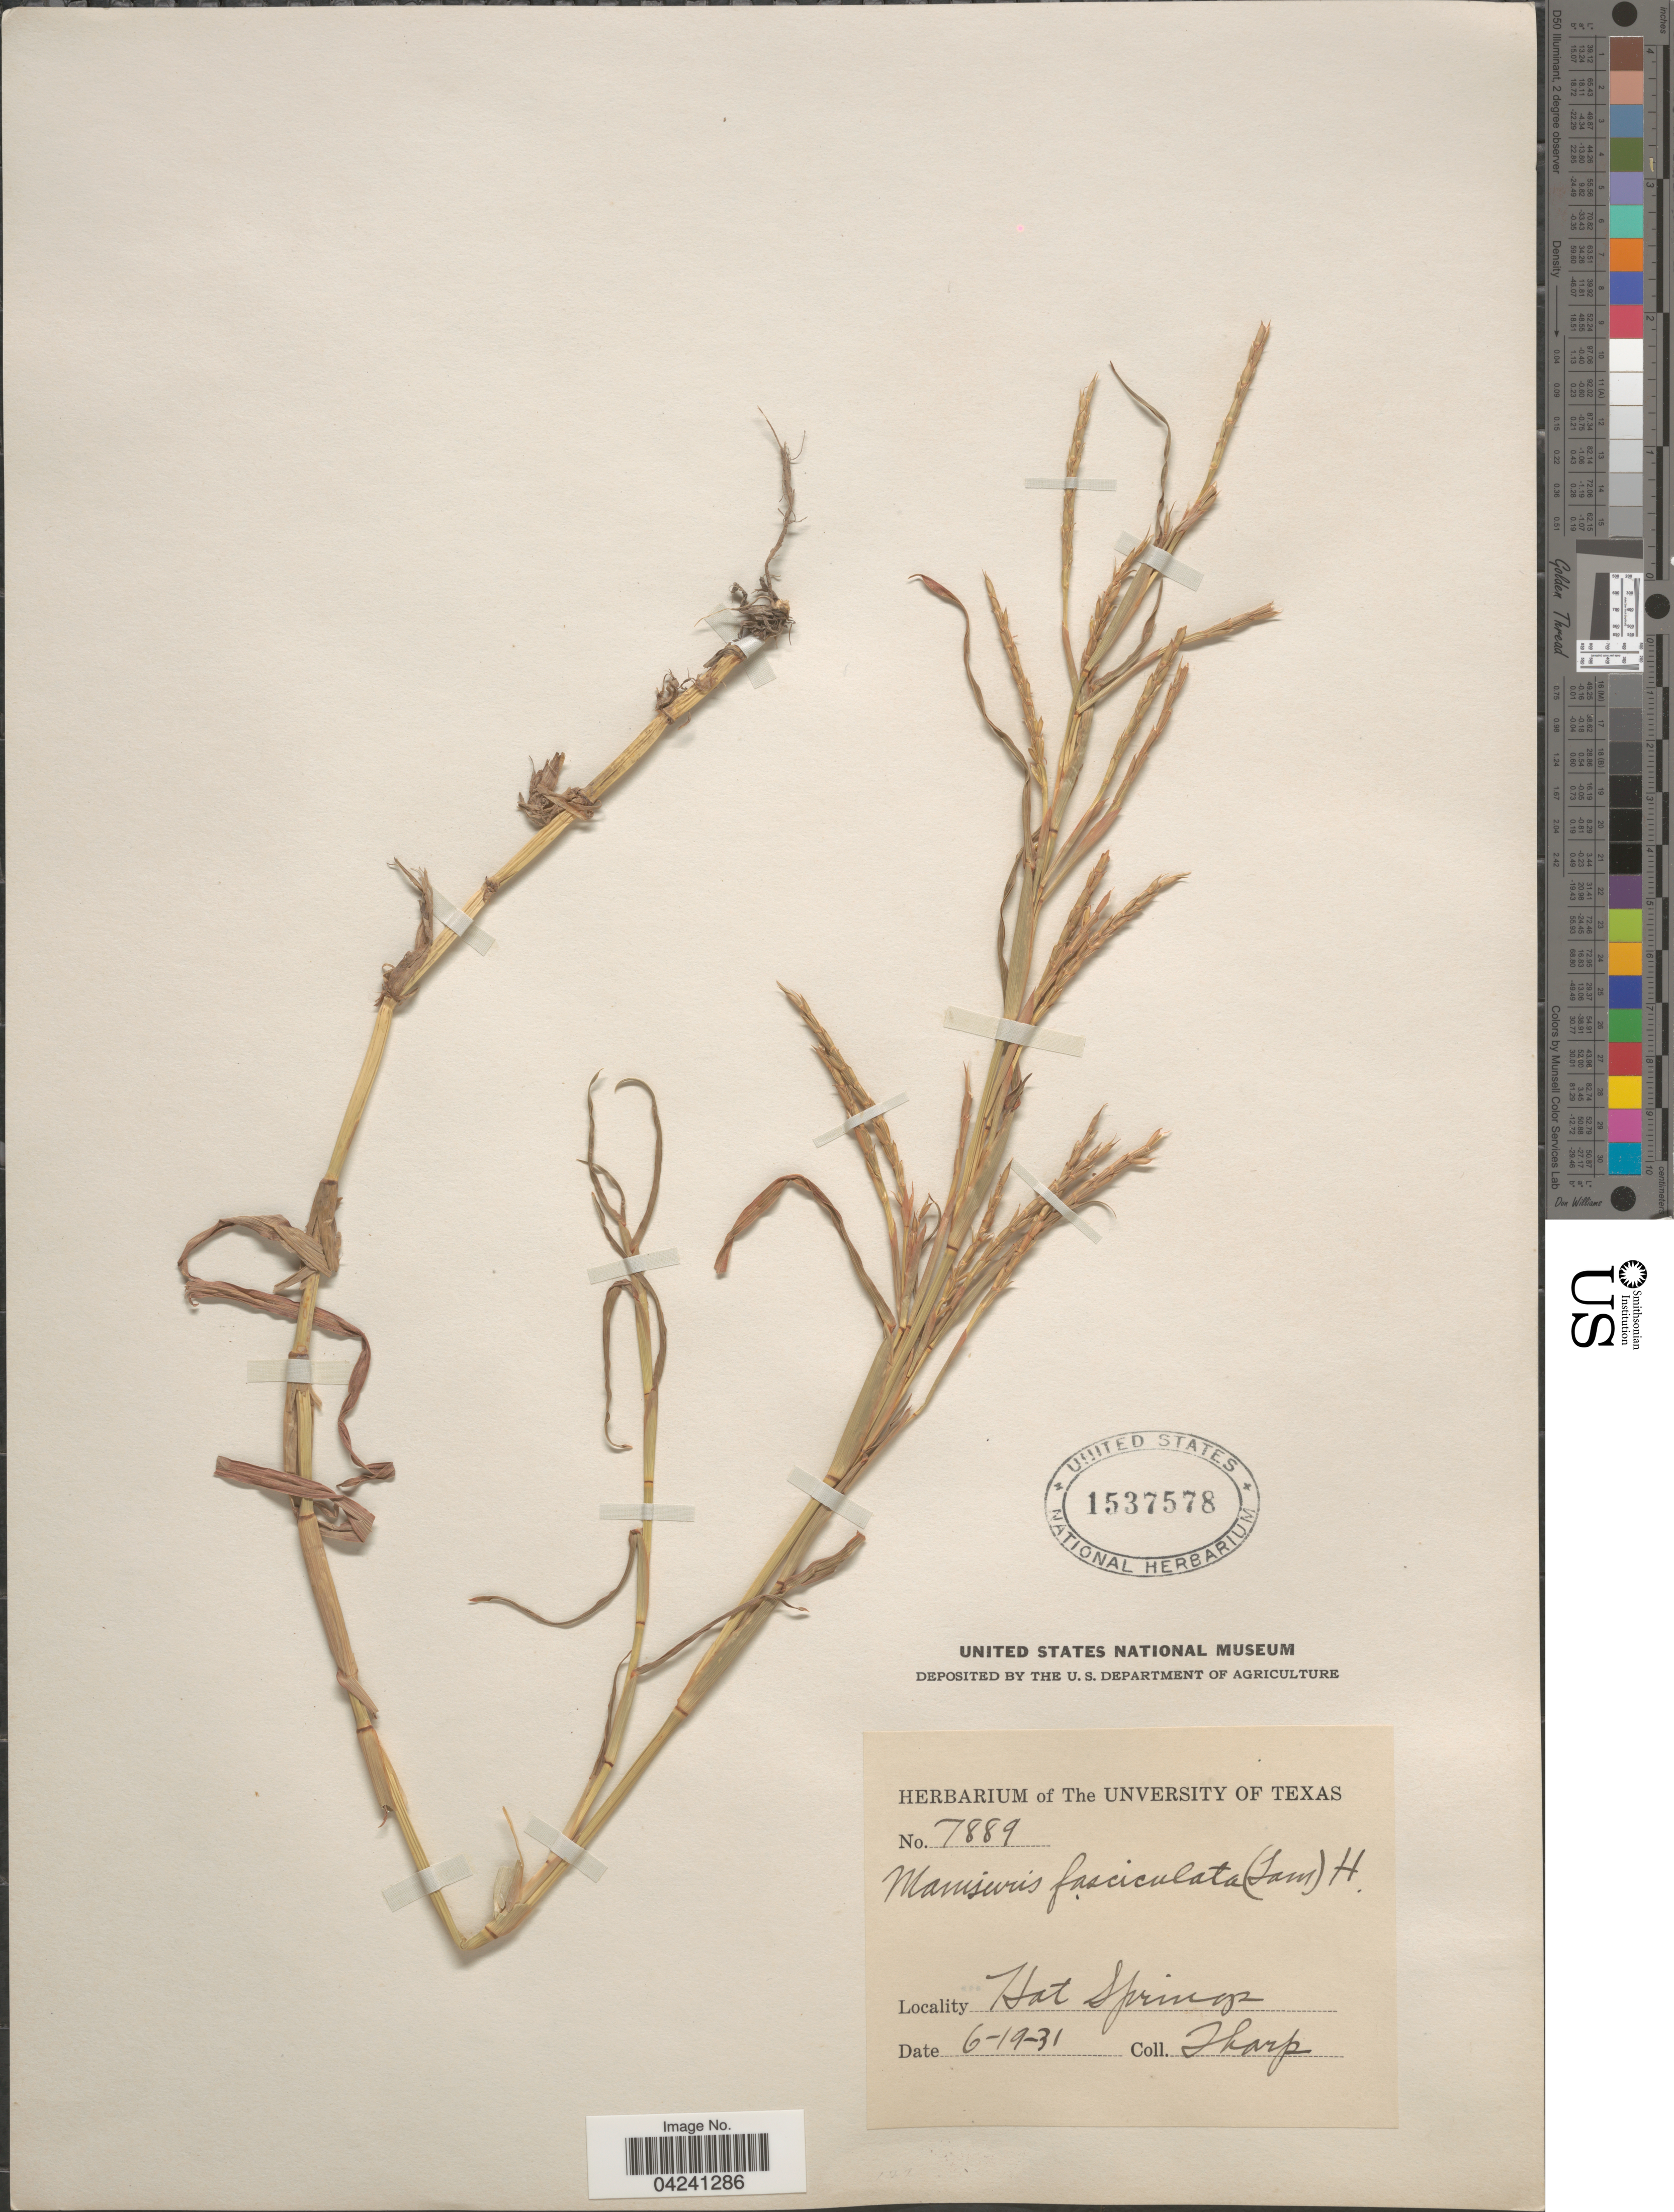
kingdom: Plantae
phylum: Tracheophyta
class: Liliopsida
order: Poales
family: Poaceae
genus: Hemarthria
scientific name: Hemarthria altissima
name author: (Poir.) Stapf & C. E. Hubb.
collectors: Tharp, --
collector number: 7889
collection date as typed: Transcribed d/m/y: 19/6/31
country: United States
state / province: Texas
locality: Hot Springs.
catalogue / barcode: US 1537578